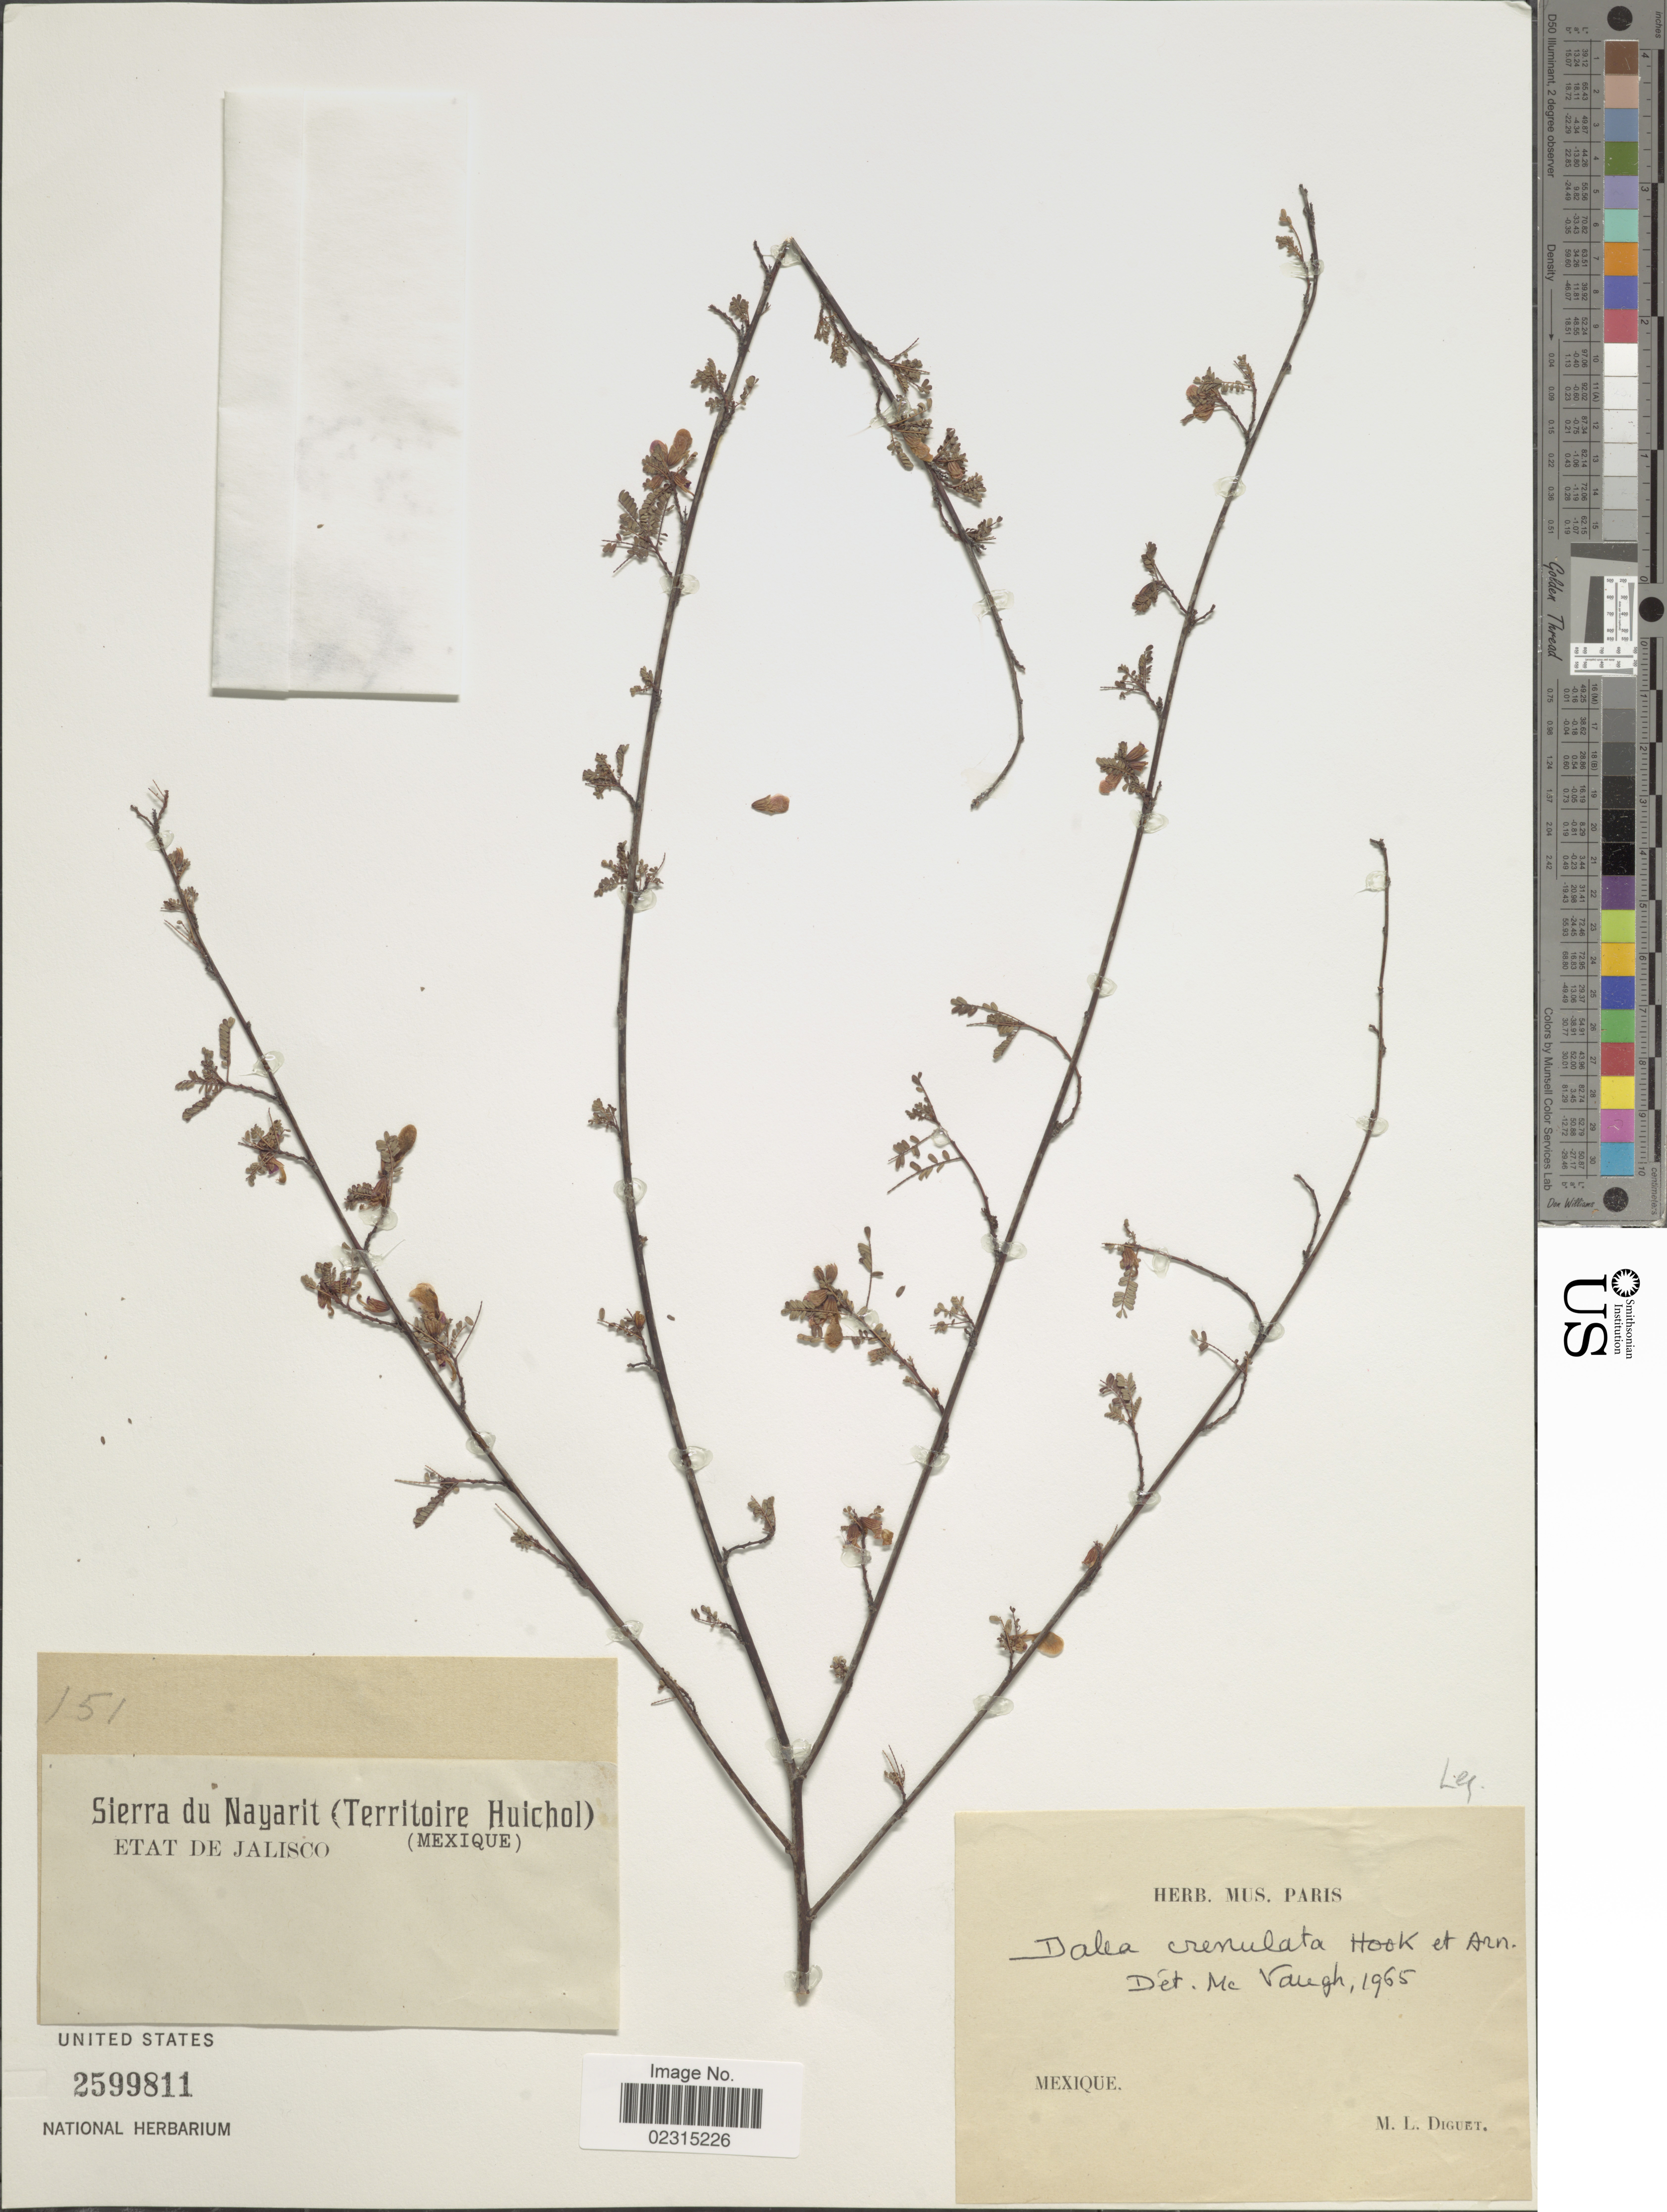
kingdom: Plantae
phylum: Tracheophyta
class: Magnoliopsida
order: Fabales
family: Fabaceae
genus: Marina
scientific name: Marina crenulata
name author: (Hook.) Barneby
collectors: M. L. Diguet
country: Mexico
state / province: Jalisco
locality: Sierra du Nayarit (Territoire Huichol)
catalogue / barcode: US 2599811